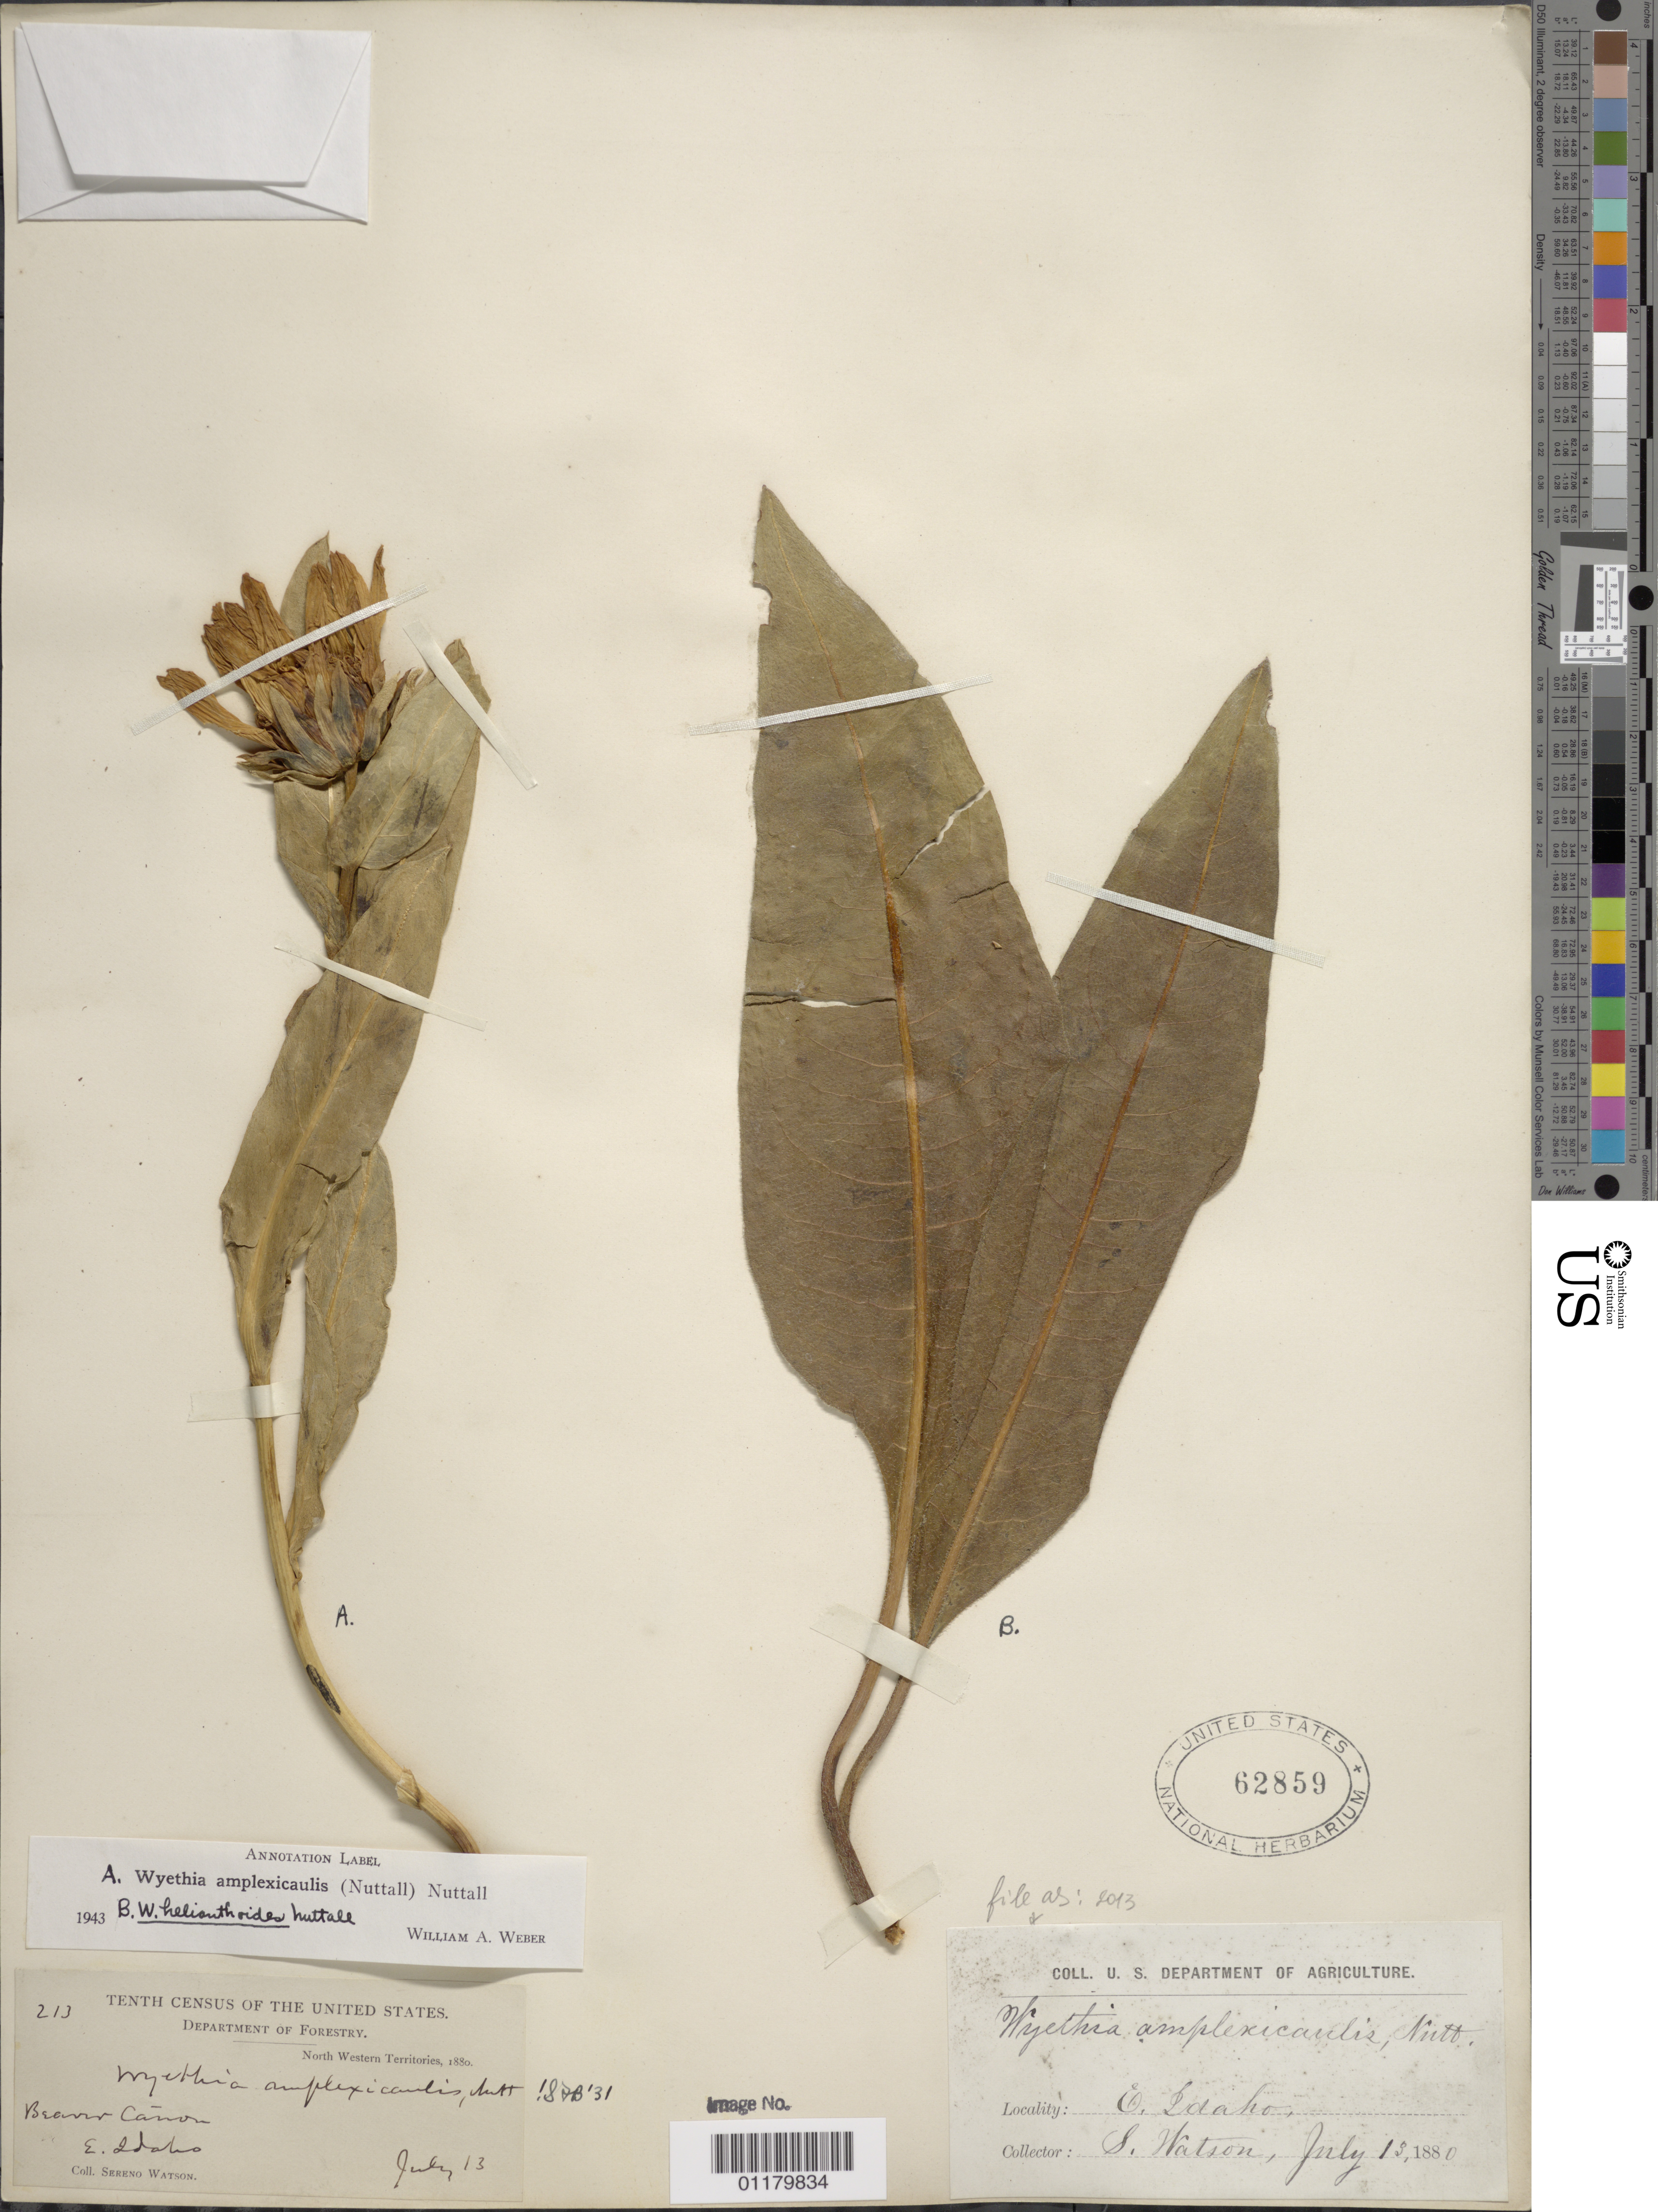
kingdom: Plantae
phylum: Tracheophyta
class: Magnoliopsida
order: Asterales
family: Asteraceae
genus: Wyethia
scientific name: Wyethia amplexicaulis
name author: Nutt.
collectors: S. Watson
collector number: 213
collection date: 1880-07-13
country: United States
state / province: Idaho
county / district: Nez Perce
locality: Beaver Canyon, S. Idaho.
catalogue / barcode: US 62859